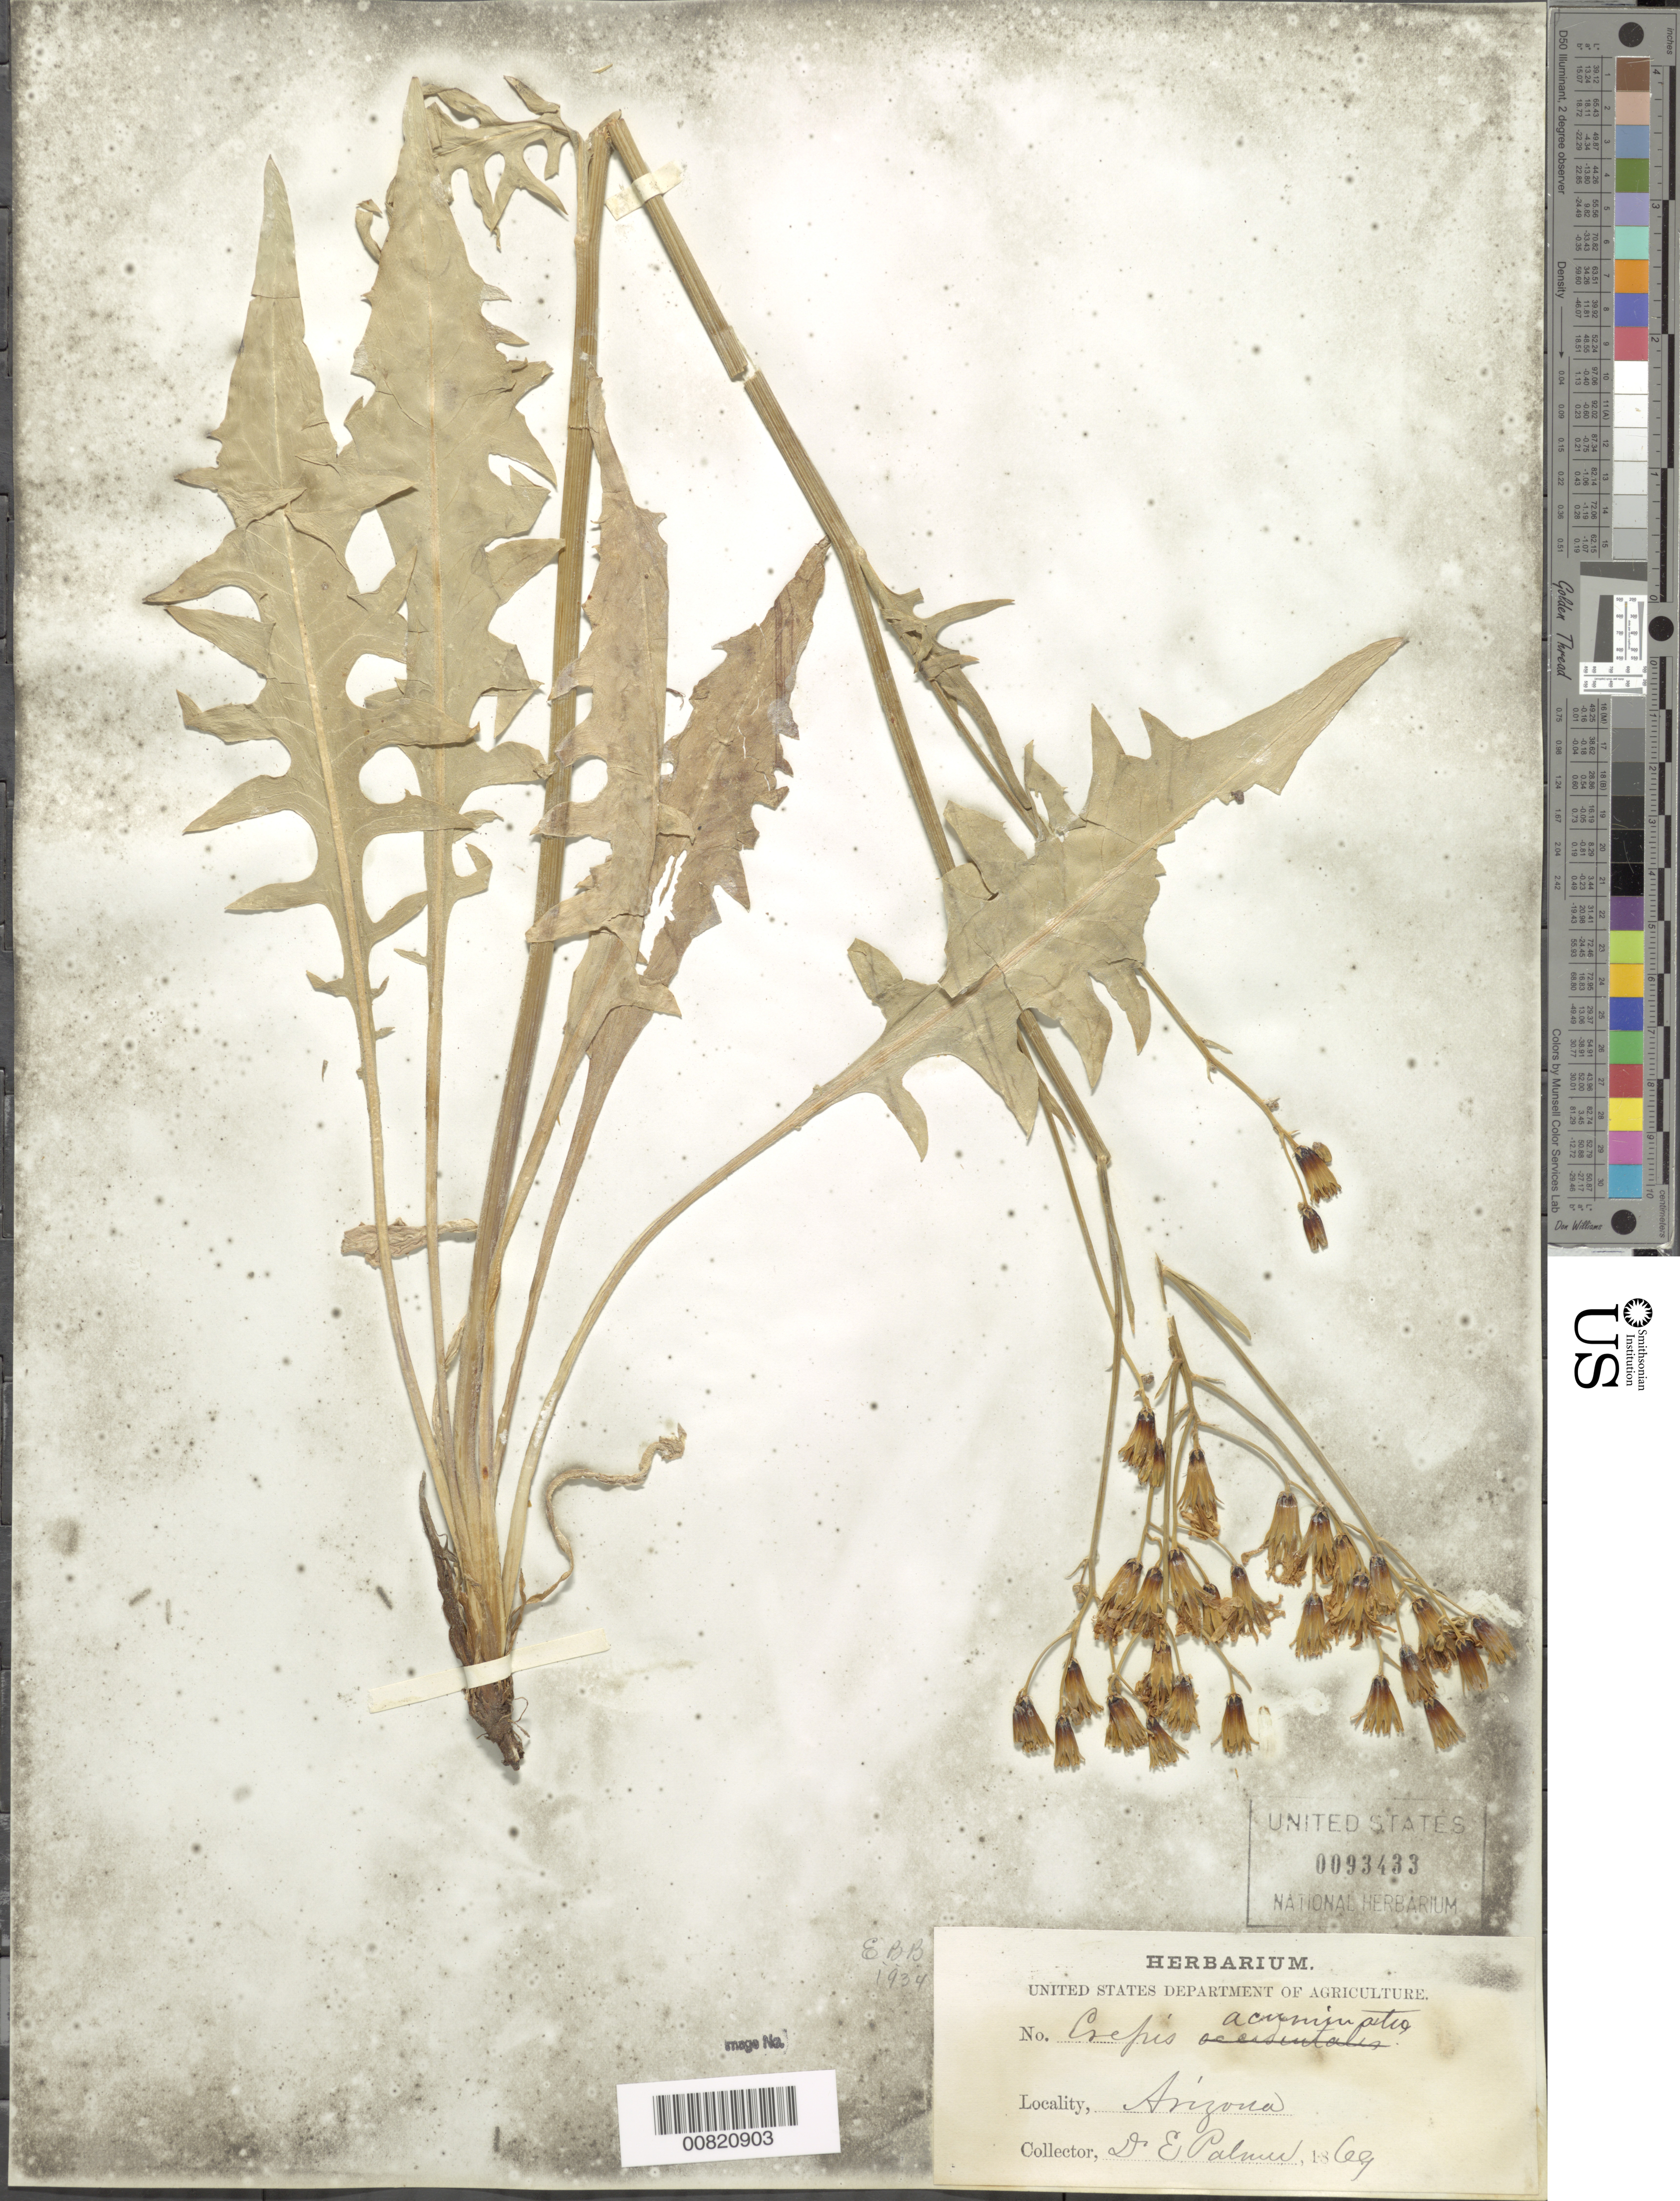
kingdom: Plantae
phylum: Tracheophyta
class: Magnoliopsida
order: Asterales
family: Asteraceae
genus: Crepis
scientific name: Crepis acuminata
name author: Nutt.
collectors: E. Palmer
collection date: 1869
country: United States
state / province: Arizona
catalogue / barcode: US 93433